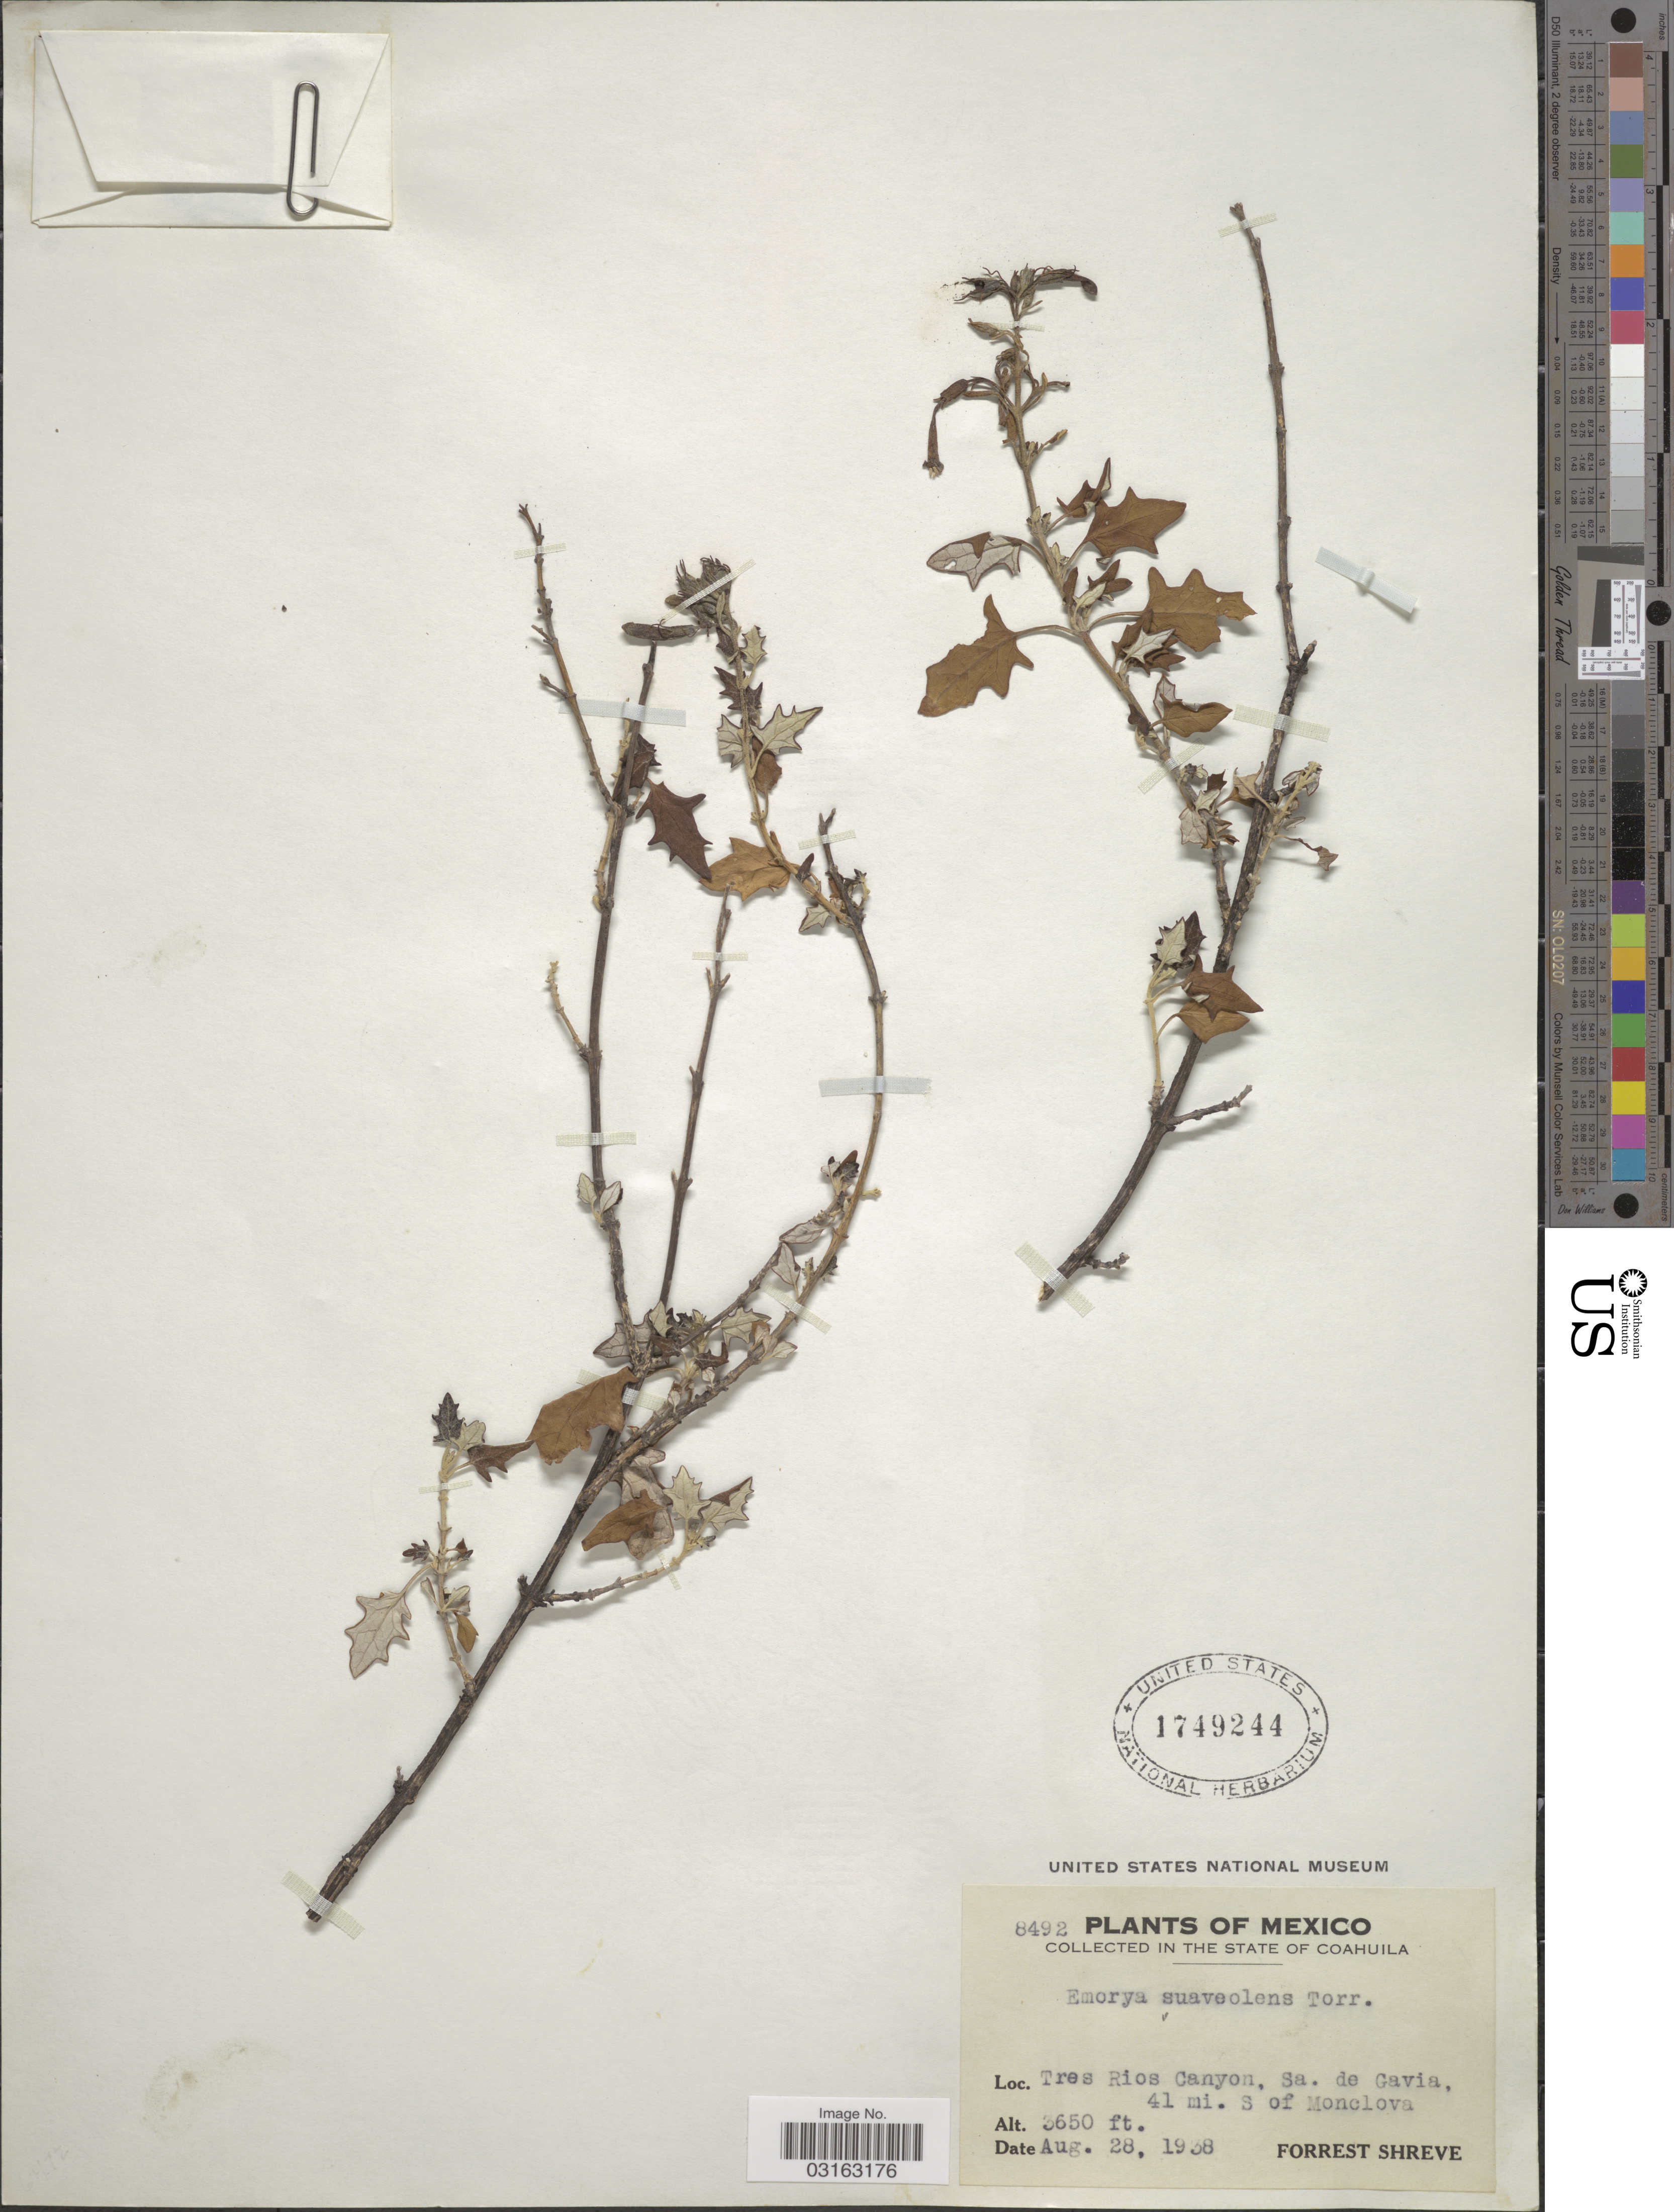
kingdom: Plantae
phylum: Tracheophyta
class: Magnoliopsida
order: Lamiales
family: Scrophulariaceae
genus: Emorya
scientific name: Emorya suaveolens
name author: Torr. in Emory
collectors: F. Shreve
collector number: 8492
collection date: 1938-08-28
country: Mexico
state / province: Coahuila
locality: Tres Rios Canyon, Sa. de Gavia, 41 mi. S of Monclova.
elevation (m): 1113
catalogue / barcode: US 1749244